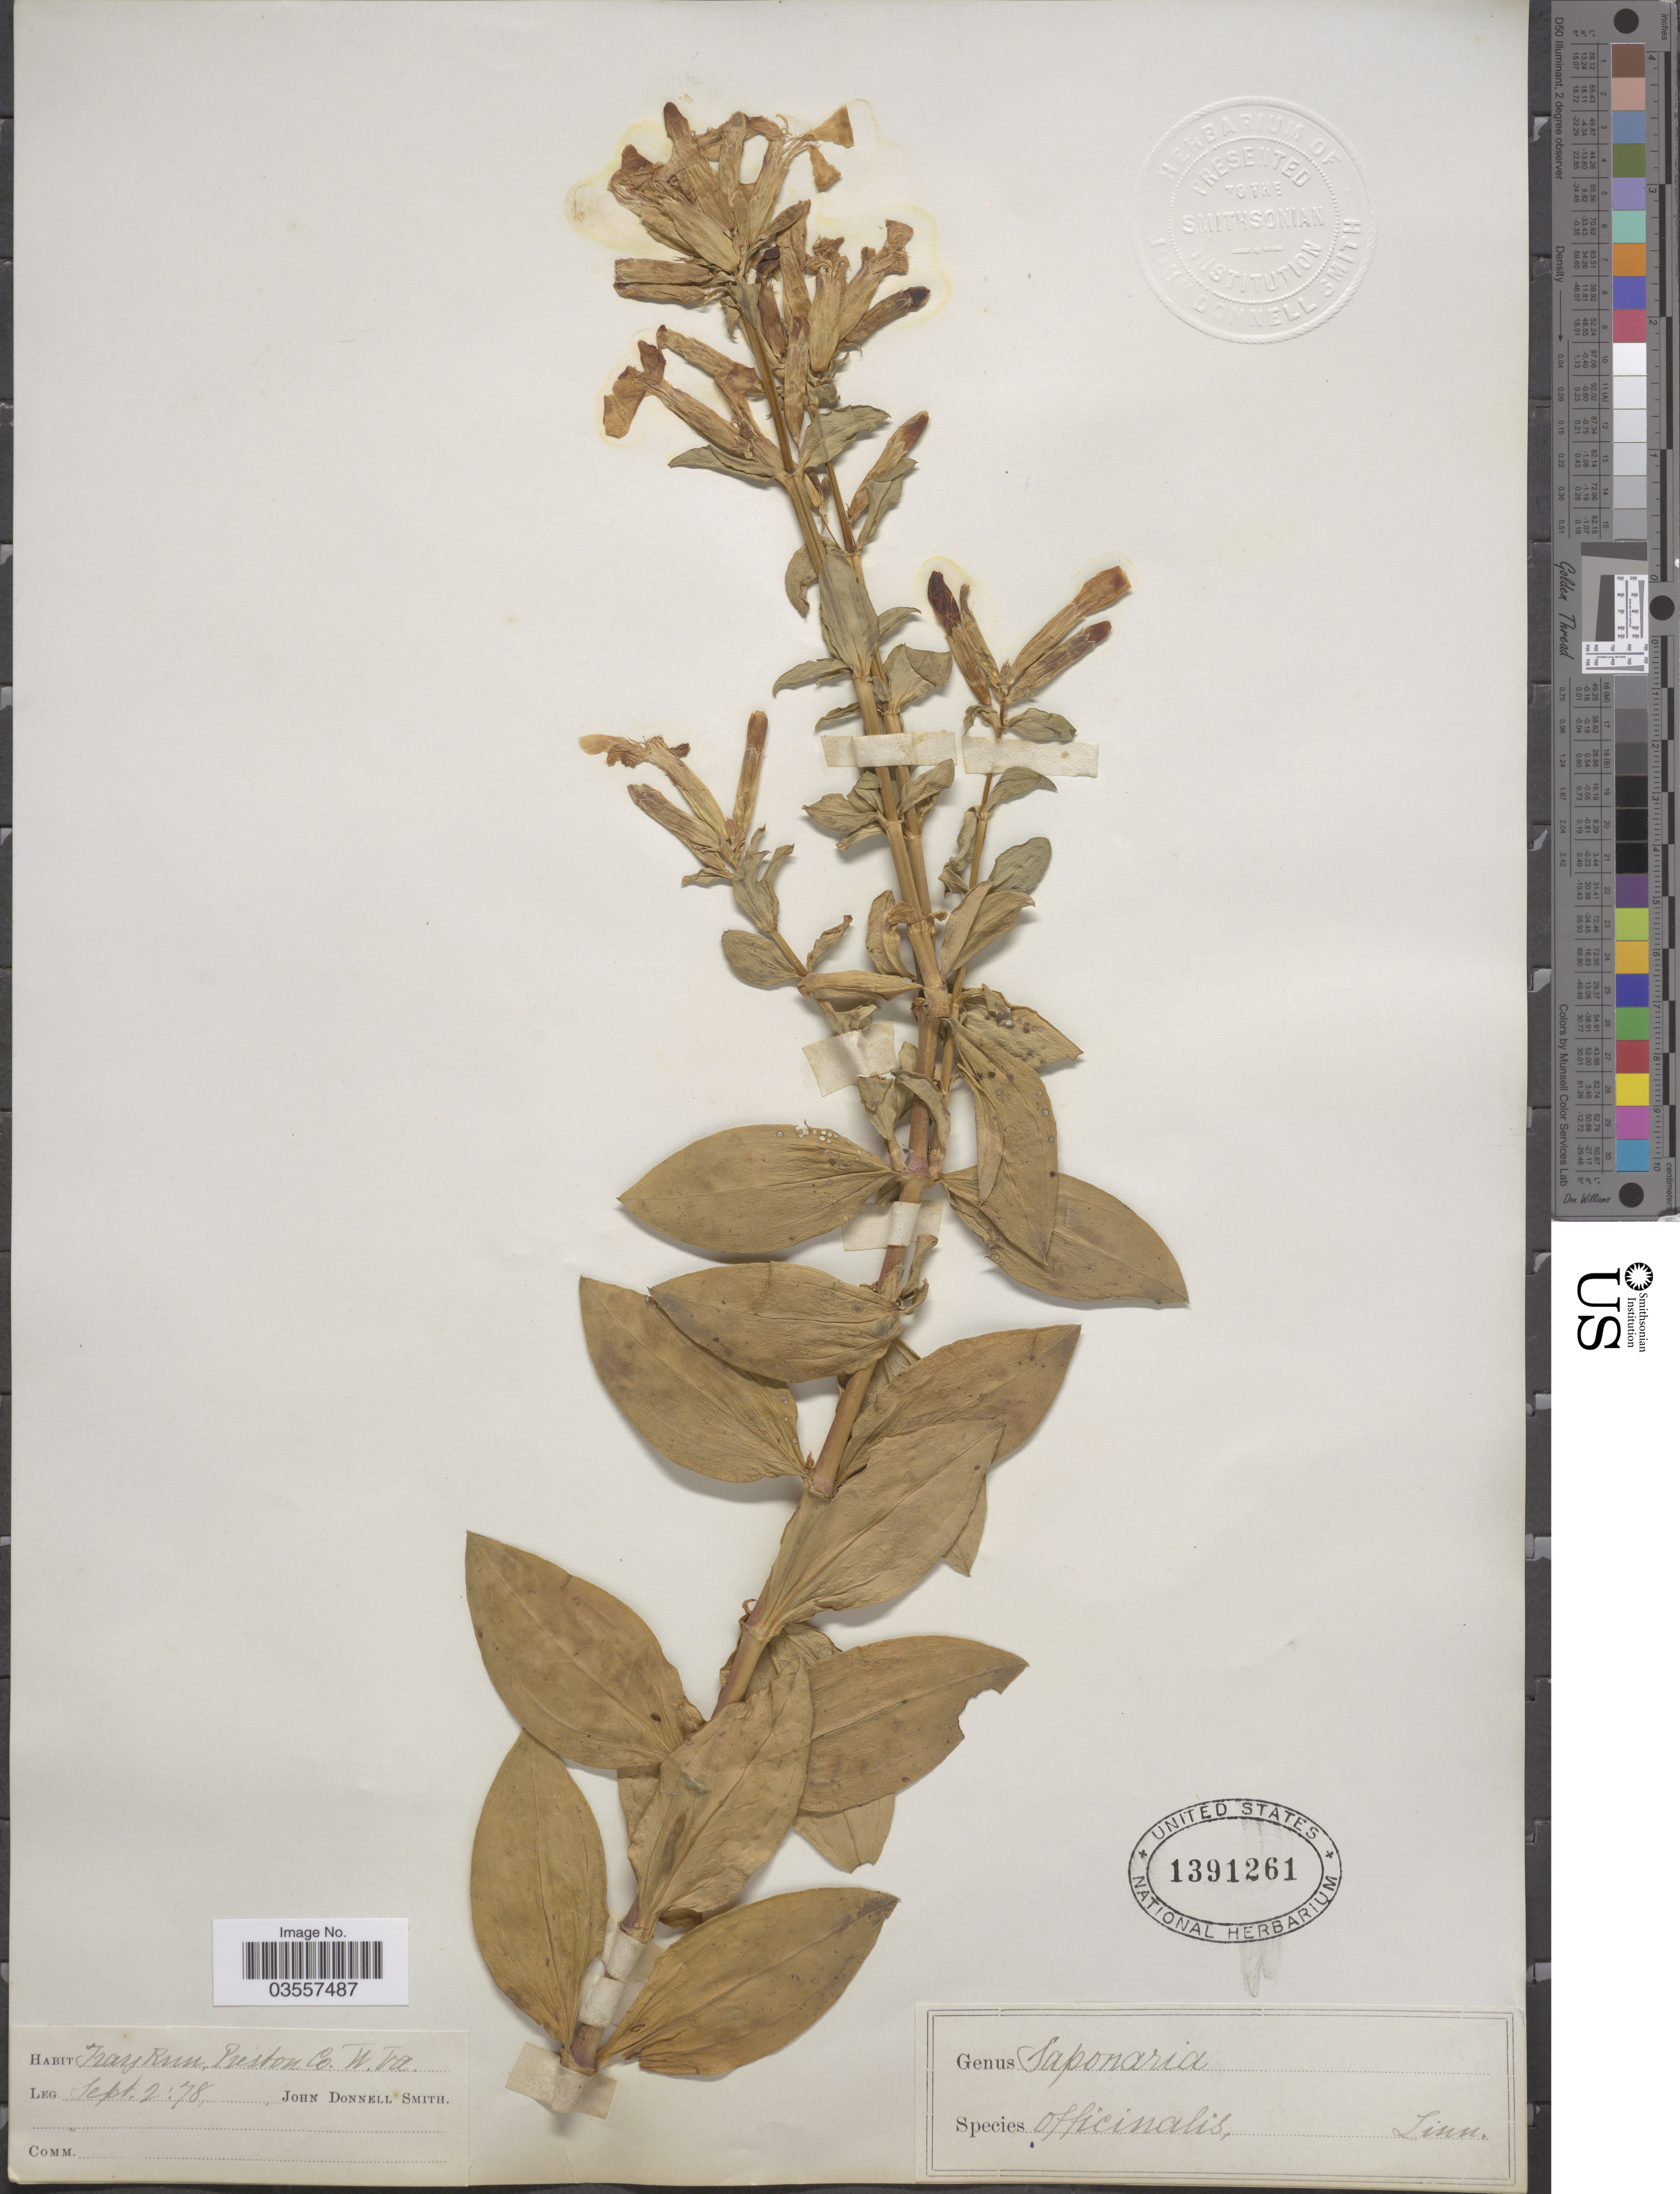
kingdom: Plantae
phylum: Tracheophyta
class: Magnoliopsida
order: Caryophyllales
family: Caryophyllaceae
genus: Saponaria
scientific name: Saponaria officinalis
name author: L.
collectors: J. Donnell Smith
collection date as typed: Transcribed d/m/y: 2/9/78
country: United States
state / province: West Virginia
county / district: Preston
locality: Tray Run. Preston Co.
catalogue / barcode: US 1391261